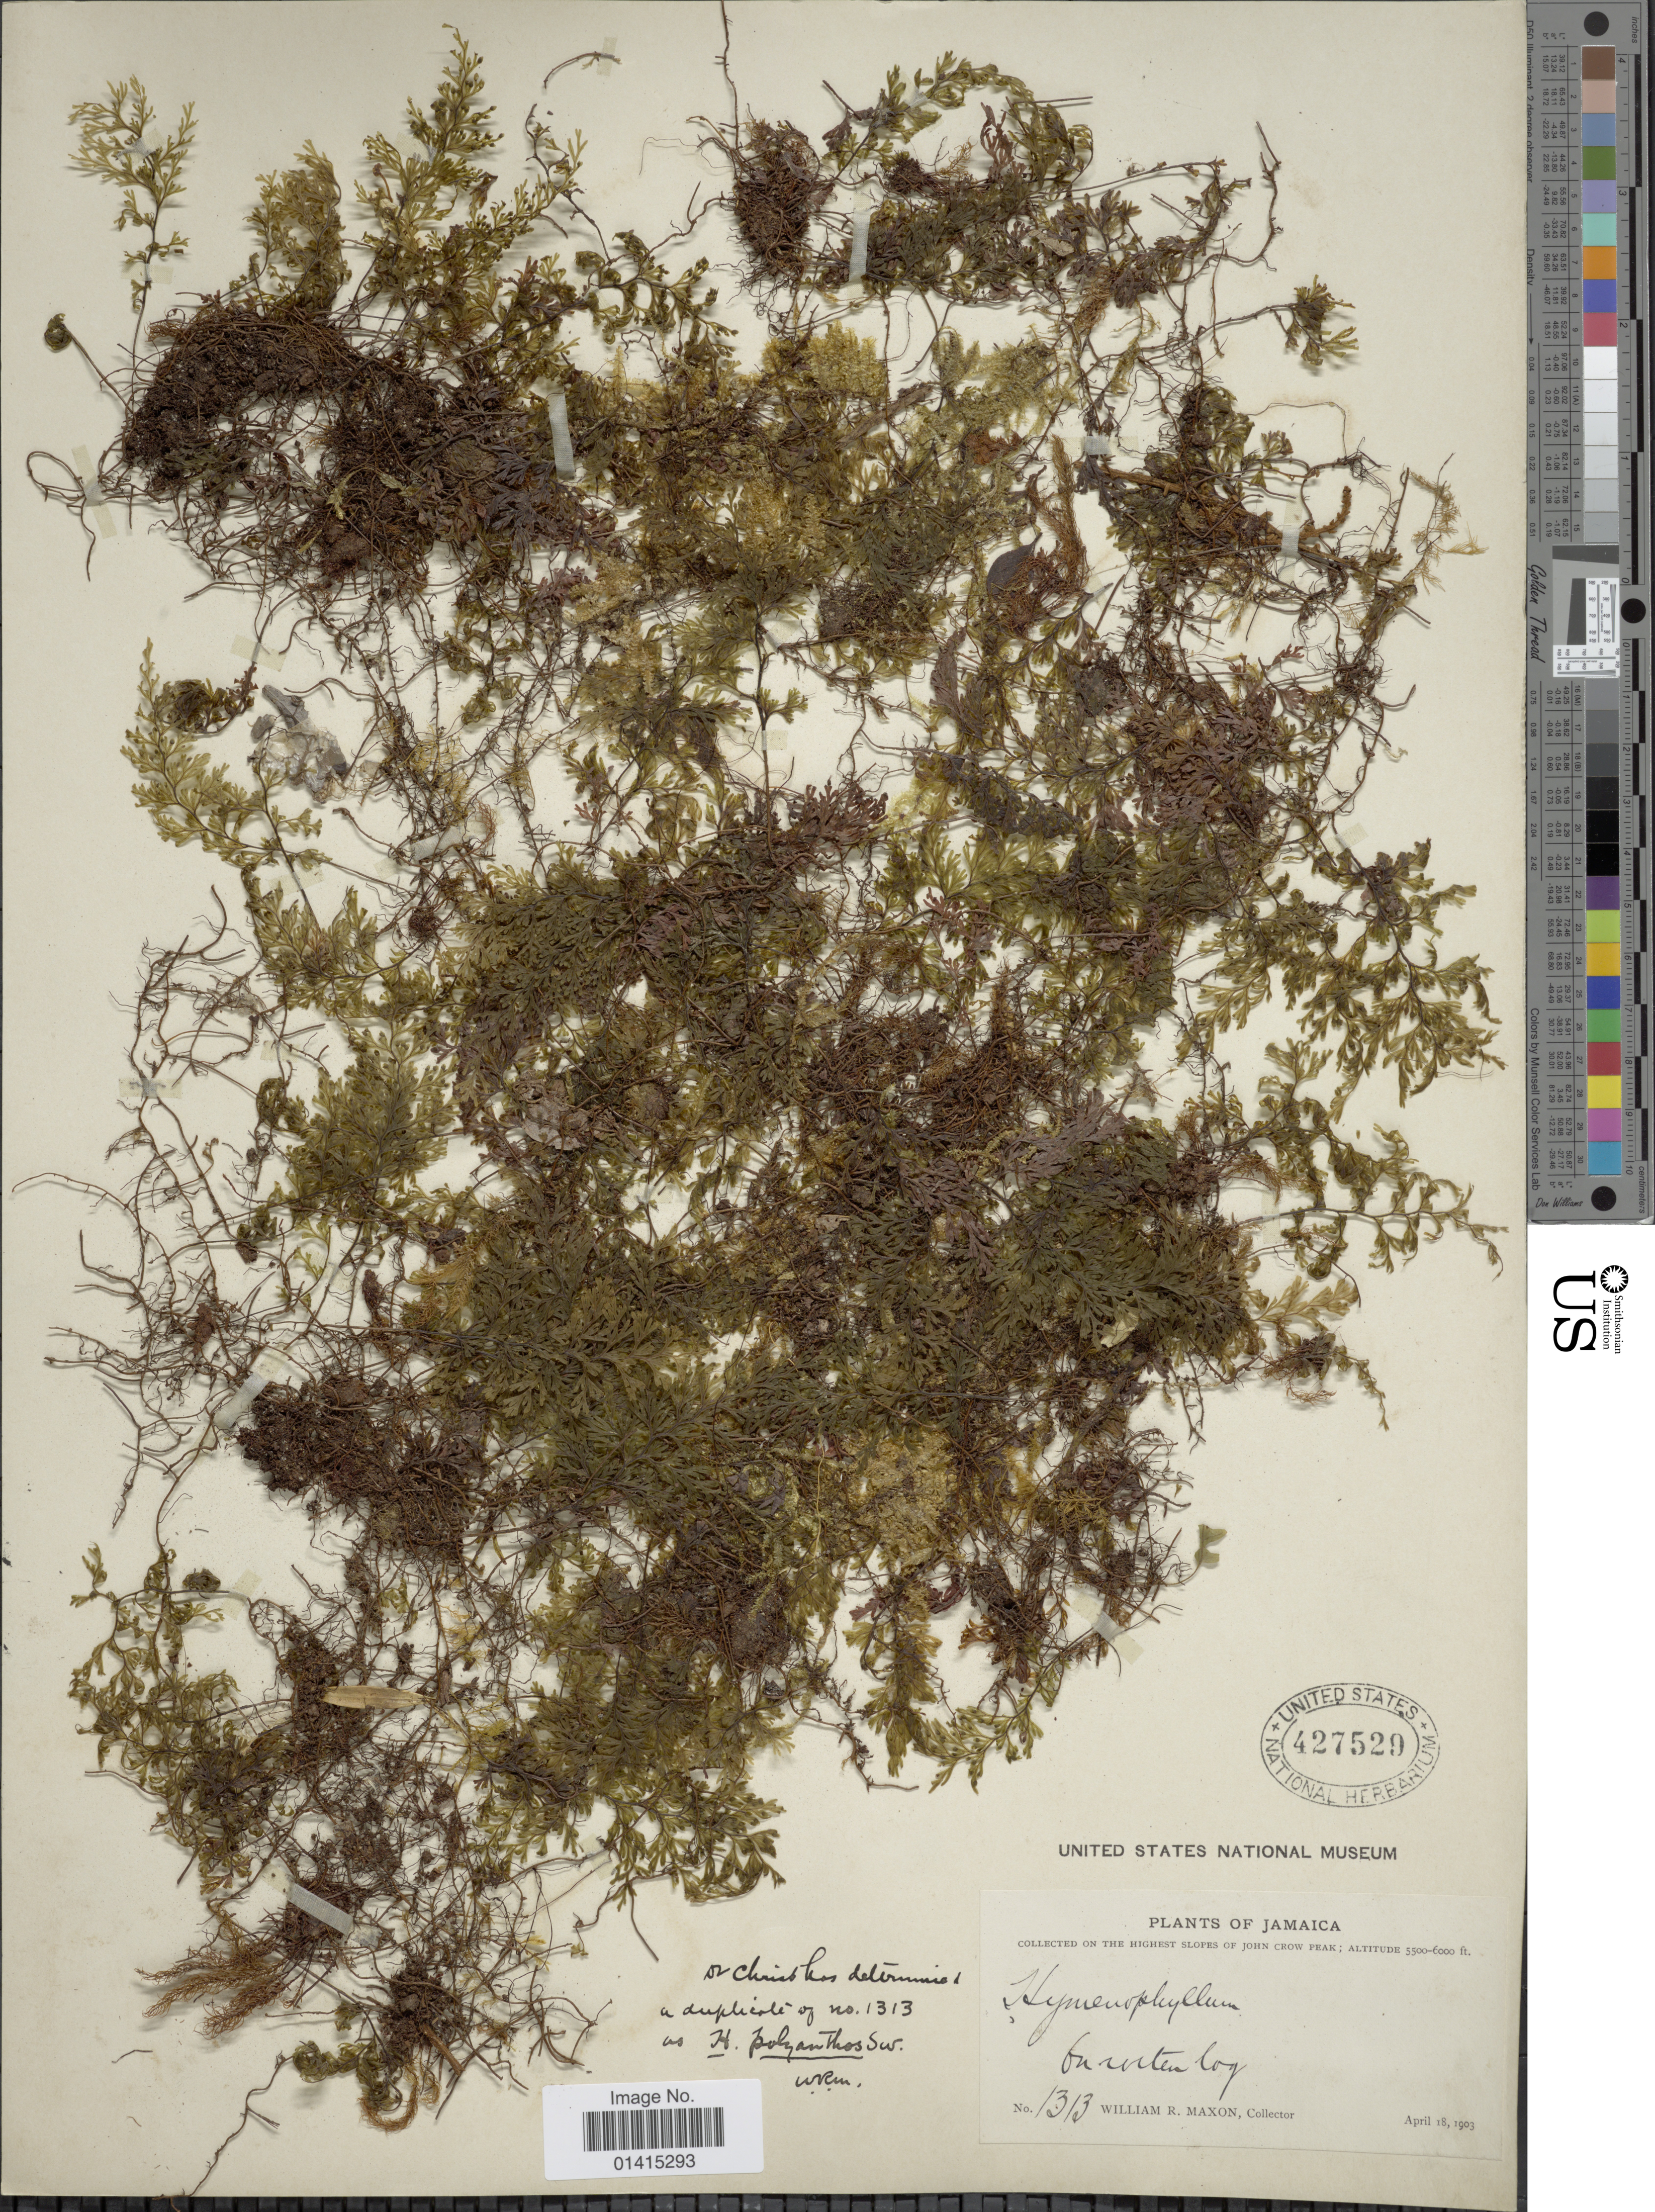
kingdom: Plantae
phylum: Tracheophyta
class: Polypodiopsida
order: Hymenophyllales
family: Hymenophyllaceae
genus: Hymenophyllum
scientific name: Hymenophyllum polyanthos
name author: (Sw.) Sw.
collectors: W. R. Maxon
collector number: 1313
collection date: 1903-04-18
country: Jamaica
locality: Highest slopes of John Crow Peak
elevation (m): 5500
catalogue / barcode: US 427529